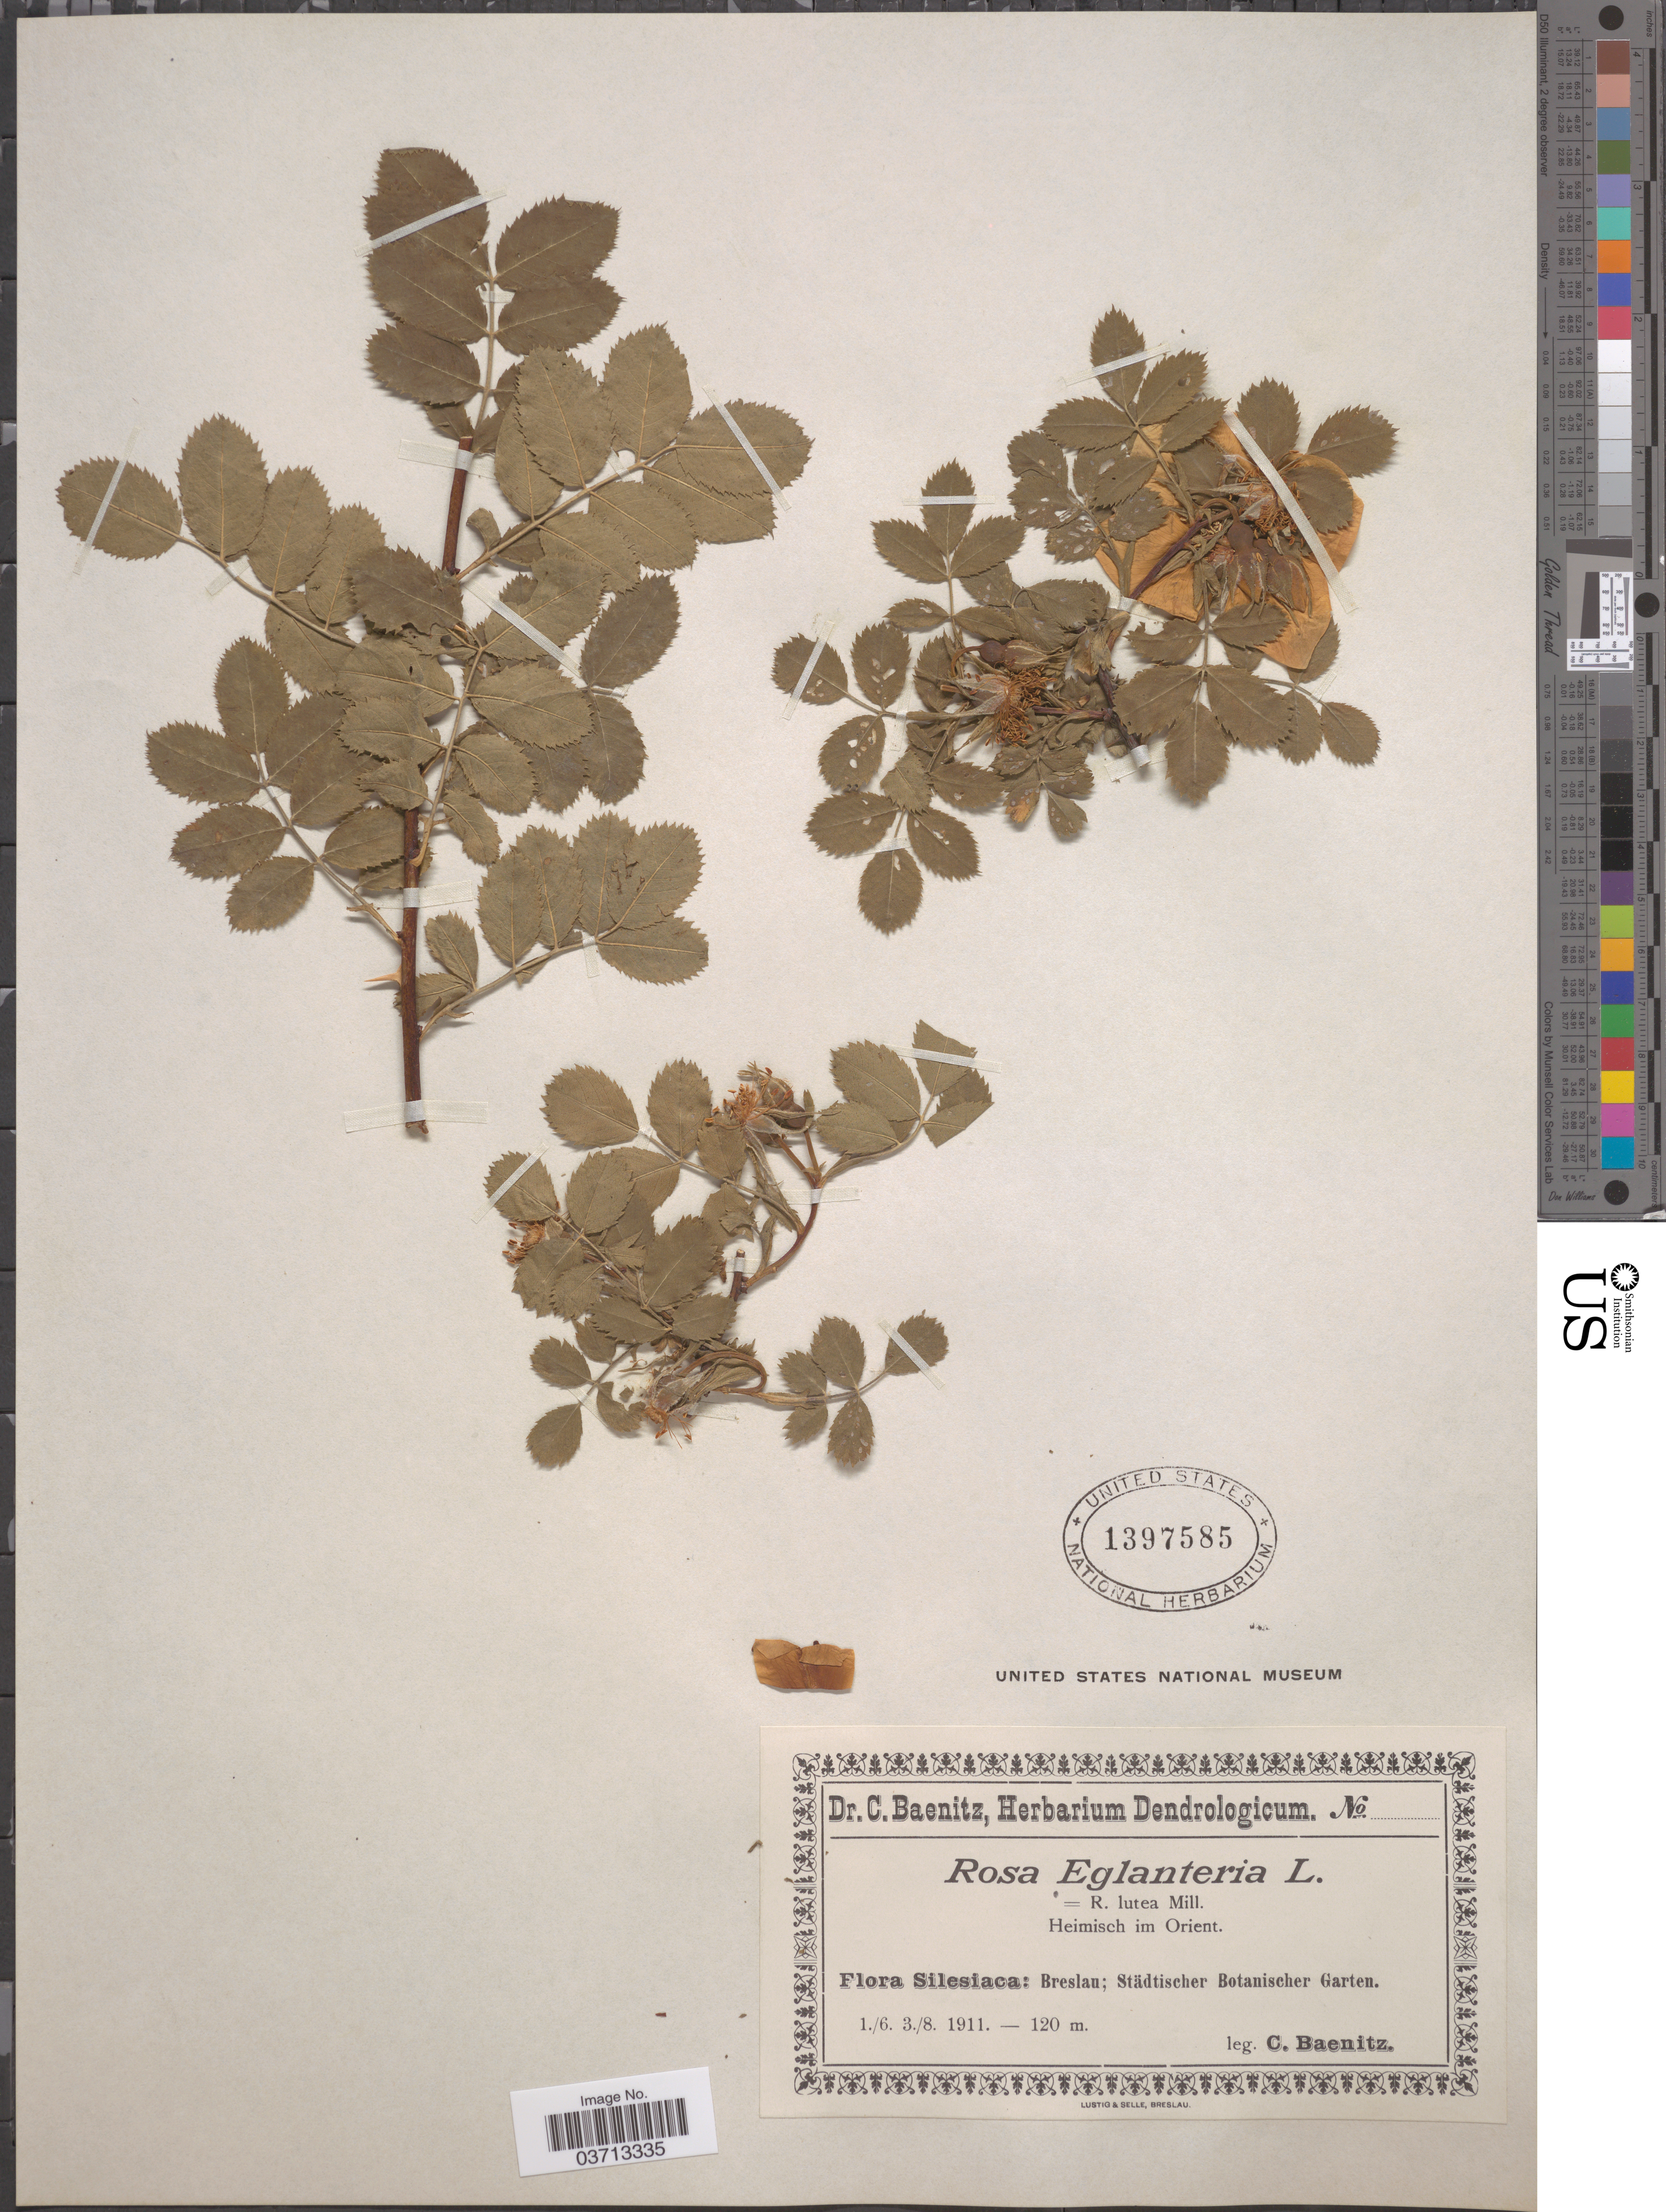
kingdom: Plantae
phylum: Tracheophyta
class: Magnoliopsida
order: Rosales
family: Rosaceae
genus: Rosa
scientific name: Rosa eglanteria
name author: L.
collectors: C. G. Baenitz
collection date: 1911-06-01/1911-08-03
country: Poland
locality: Silesiaca: Breslau; Städtischer Botanischer Garten.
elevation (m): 120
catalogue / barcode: US 1397585